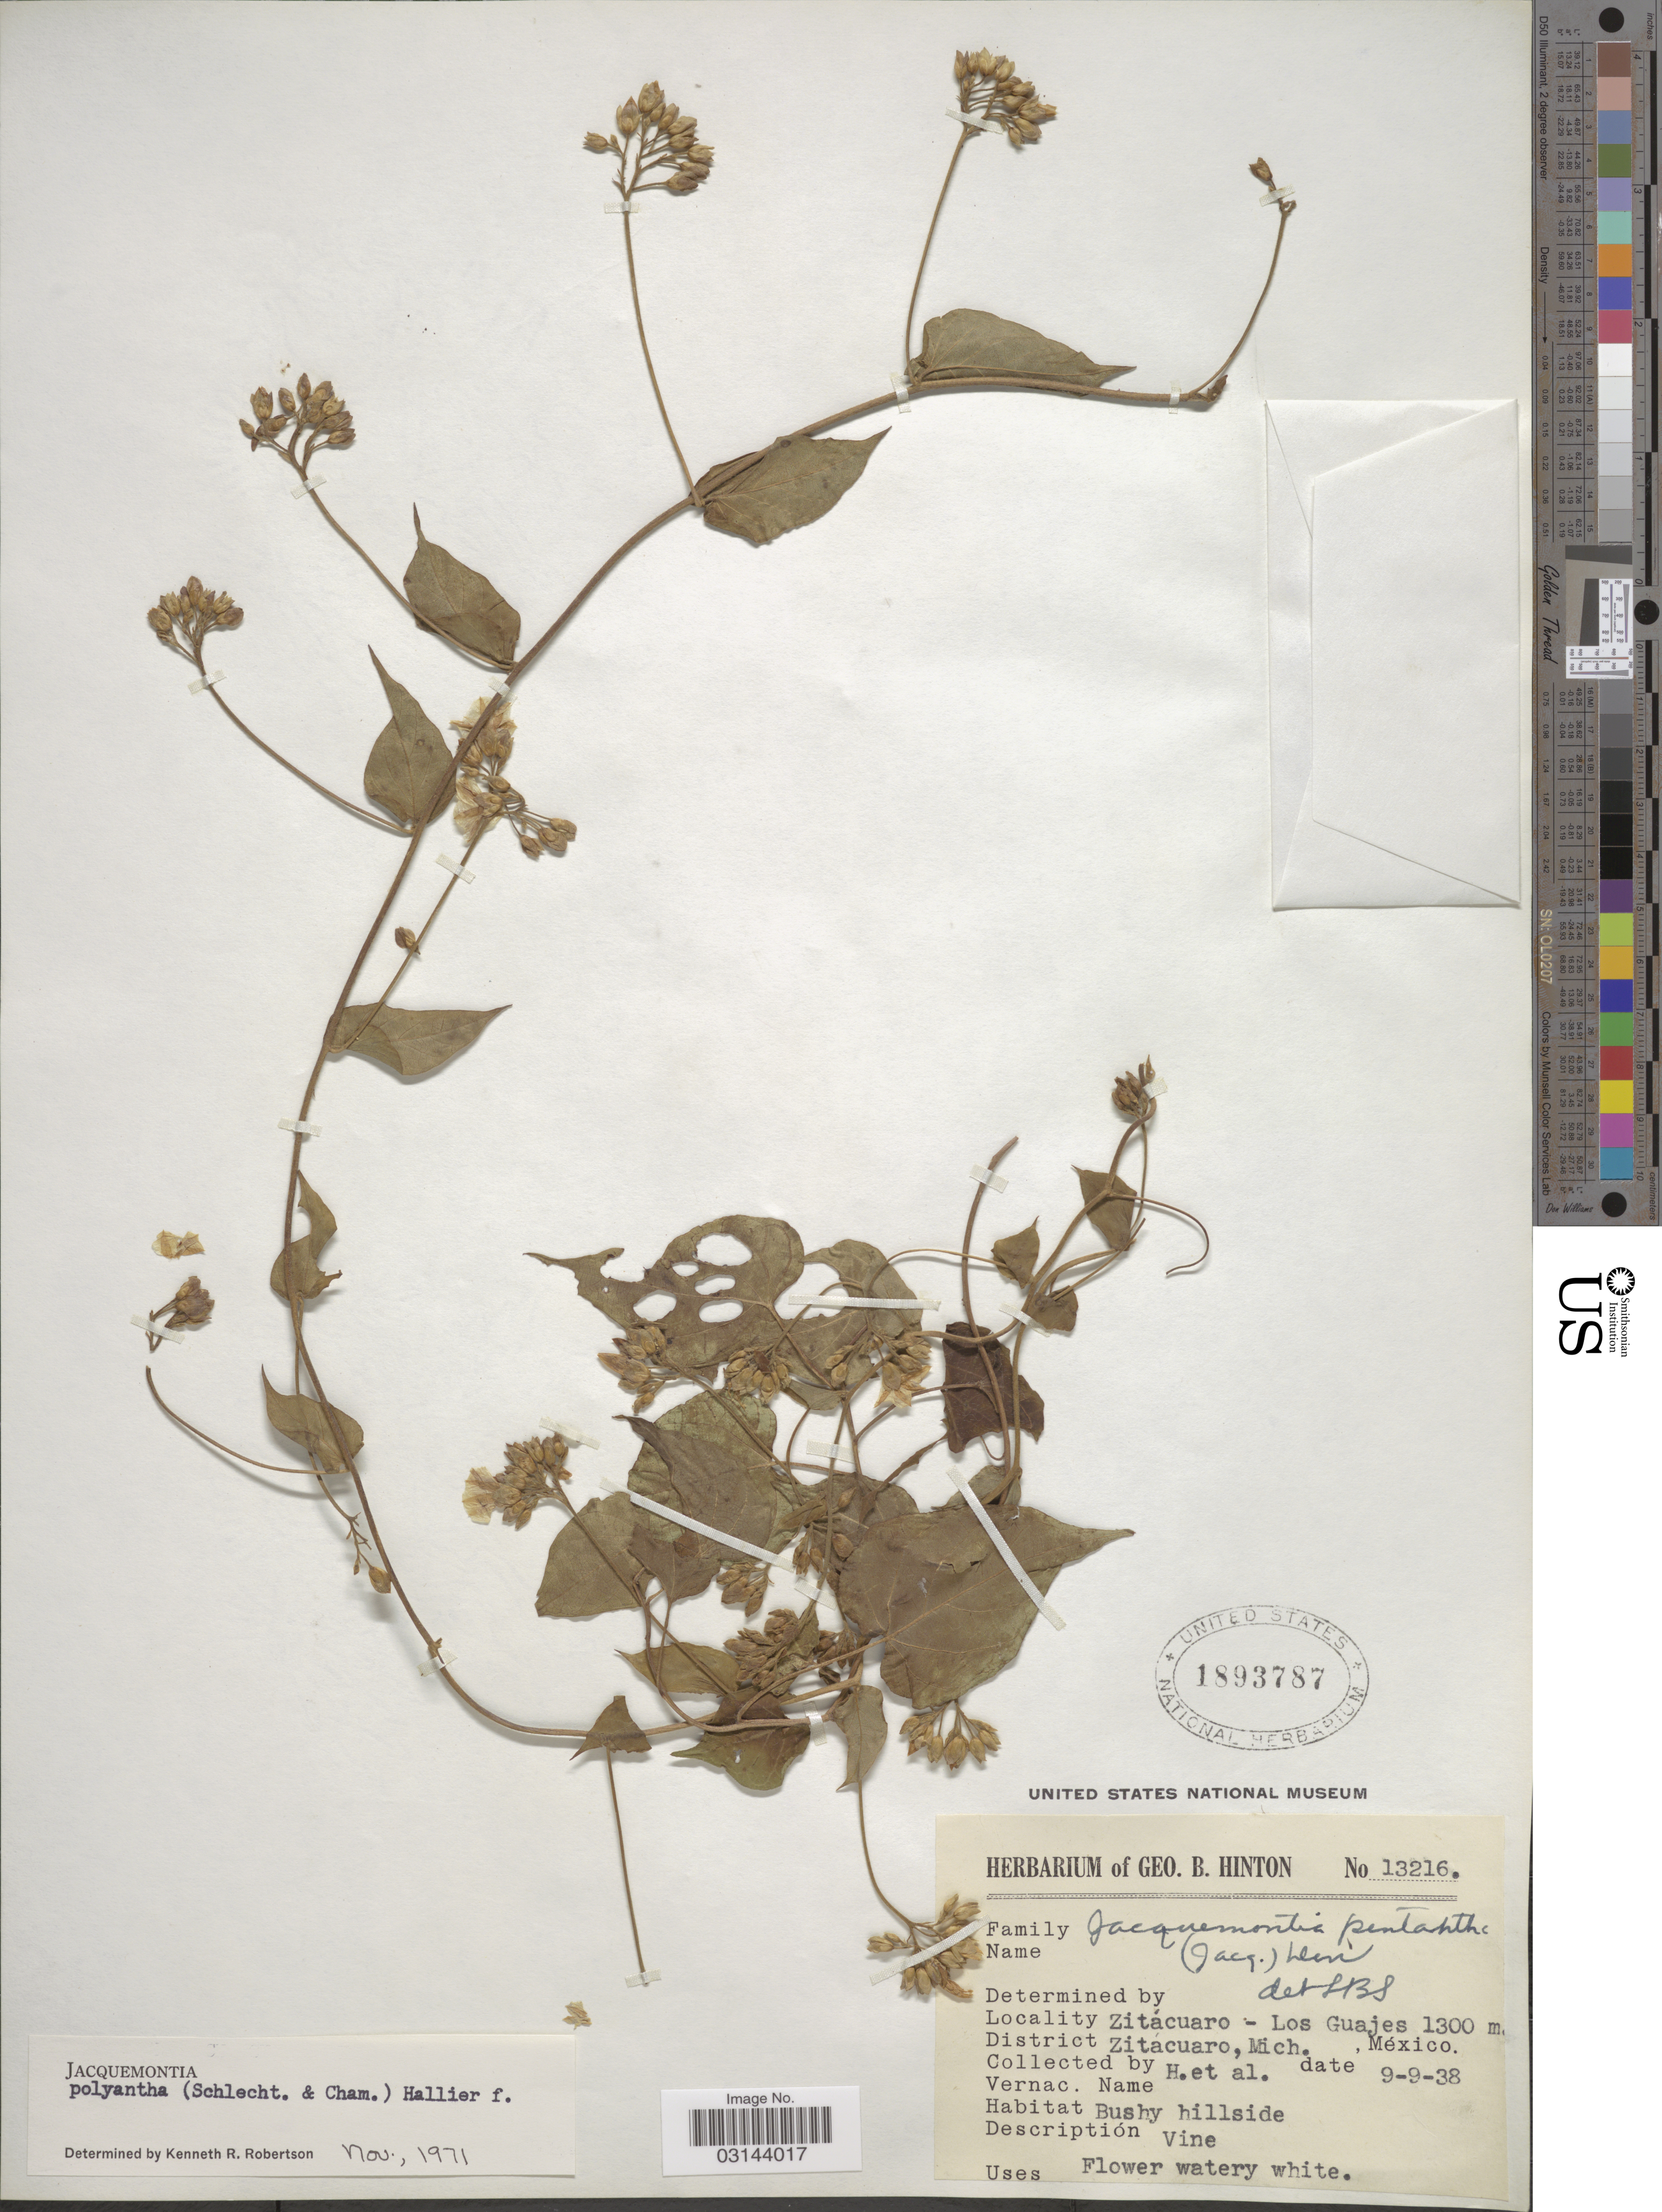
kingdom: Plantae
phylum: Tracheophyta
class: Magnoliopsida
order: Solanales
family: Convolvulaceae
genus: Jacquemontia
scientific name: Jacquemontia polyantha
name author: (Schltdl. & Cham.) Hallier f.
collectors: G. B. Hinton & et al.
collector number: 13216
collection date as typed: Transcribed d/m/y: 9/9/38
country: Mexico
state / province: Michoacán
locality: Zitácuaro - Los Guajes, District Zitácuaro, Mich., México.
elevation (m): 1300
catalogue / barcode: US 1893787